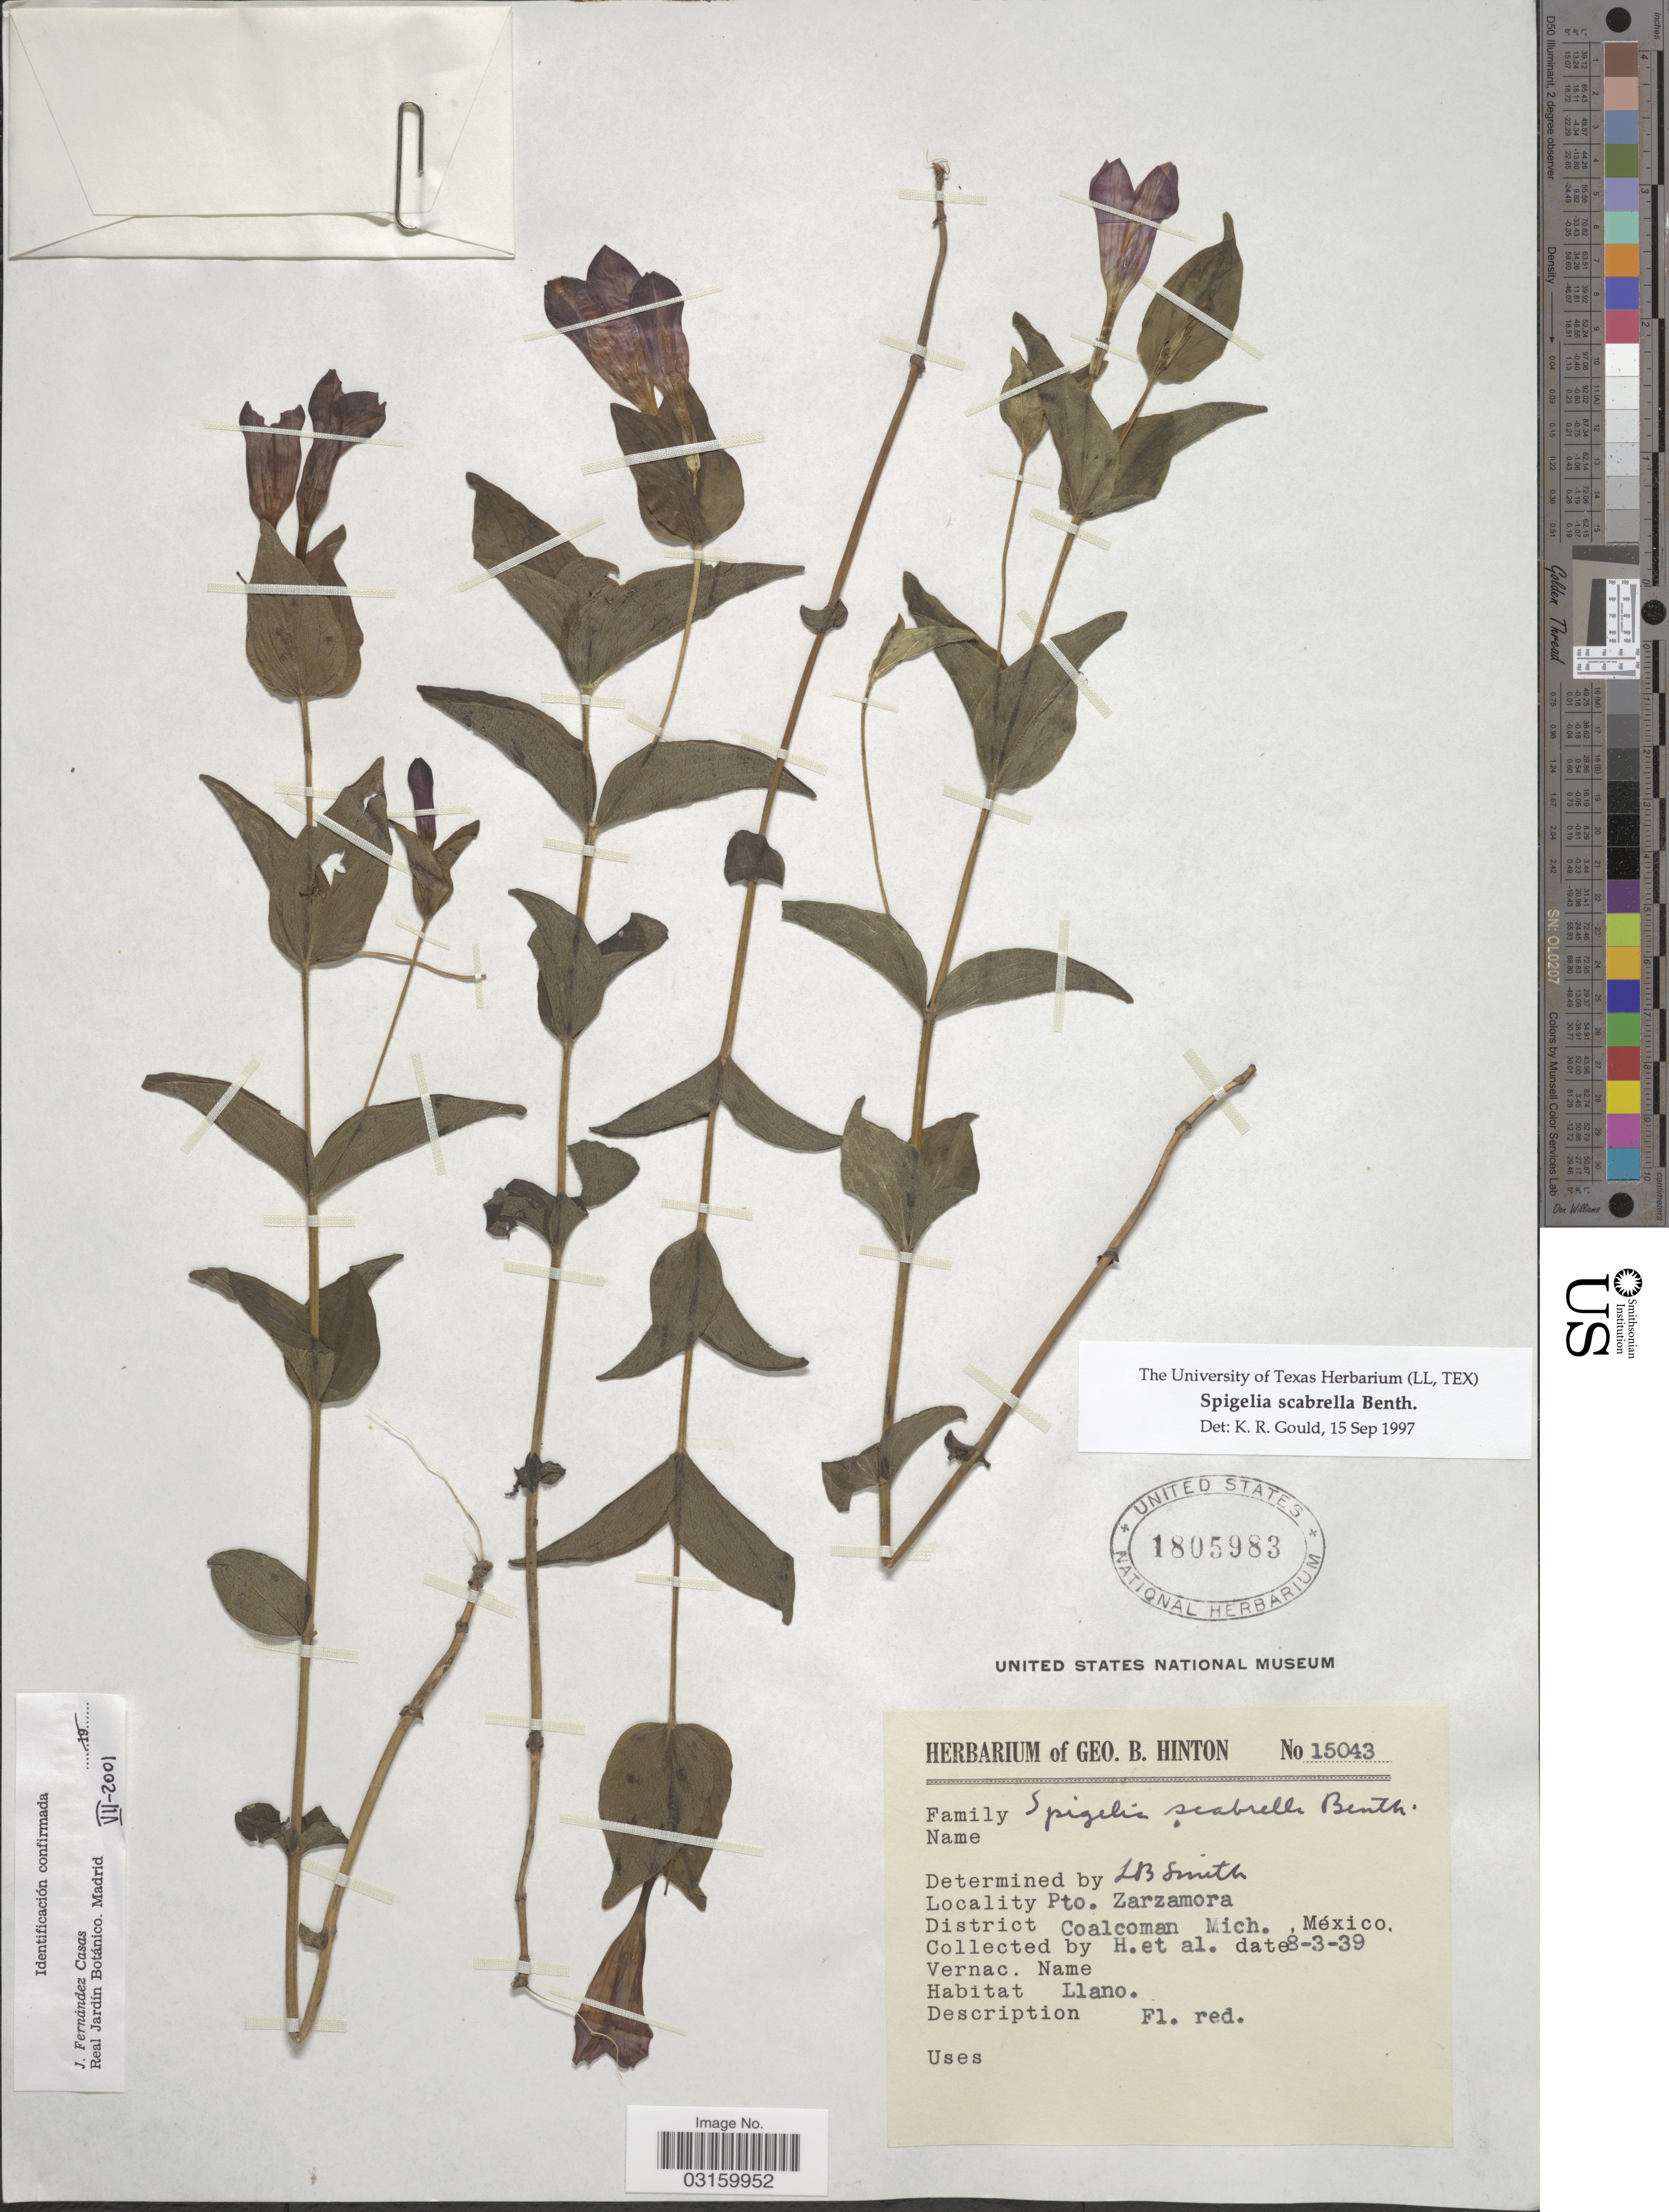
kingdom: Plantae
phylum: Tracheophyta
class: Magnoliopsida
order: Gentianales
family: Loganiaceae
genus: Spigelia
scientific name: Spigelia scabrella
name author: Benth.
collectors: G. B. Hinton & et al.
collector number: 15043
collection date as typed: Transcribed d/m/y: 8/3/39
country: Mexico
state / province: Michoacán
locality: Pto. Zarzamora, District Coalcoman.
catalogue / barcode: US 1805983